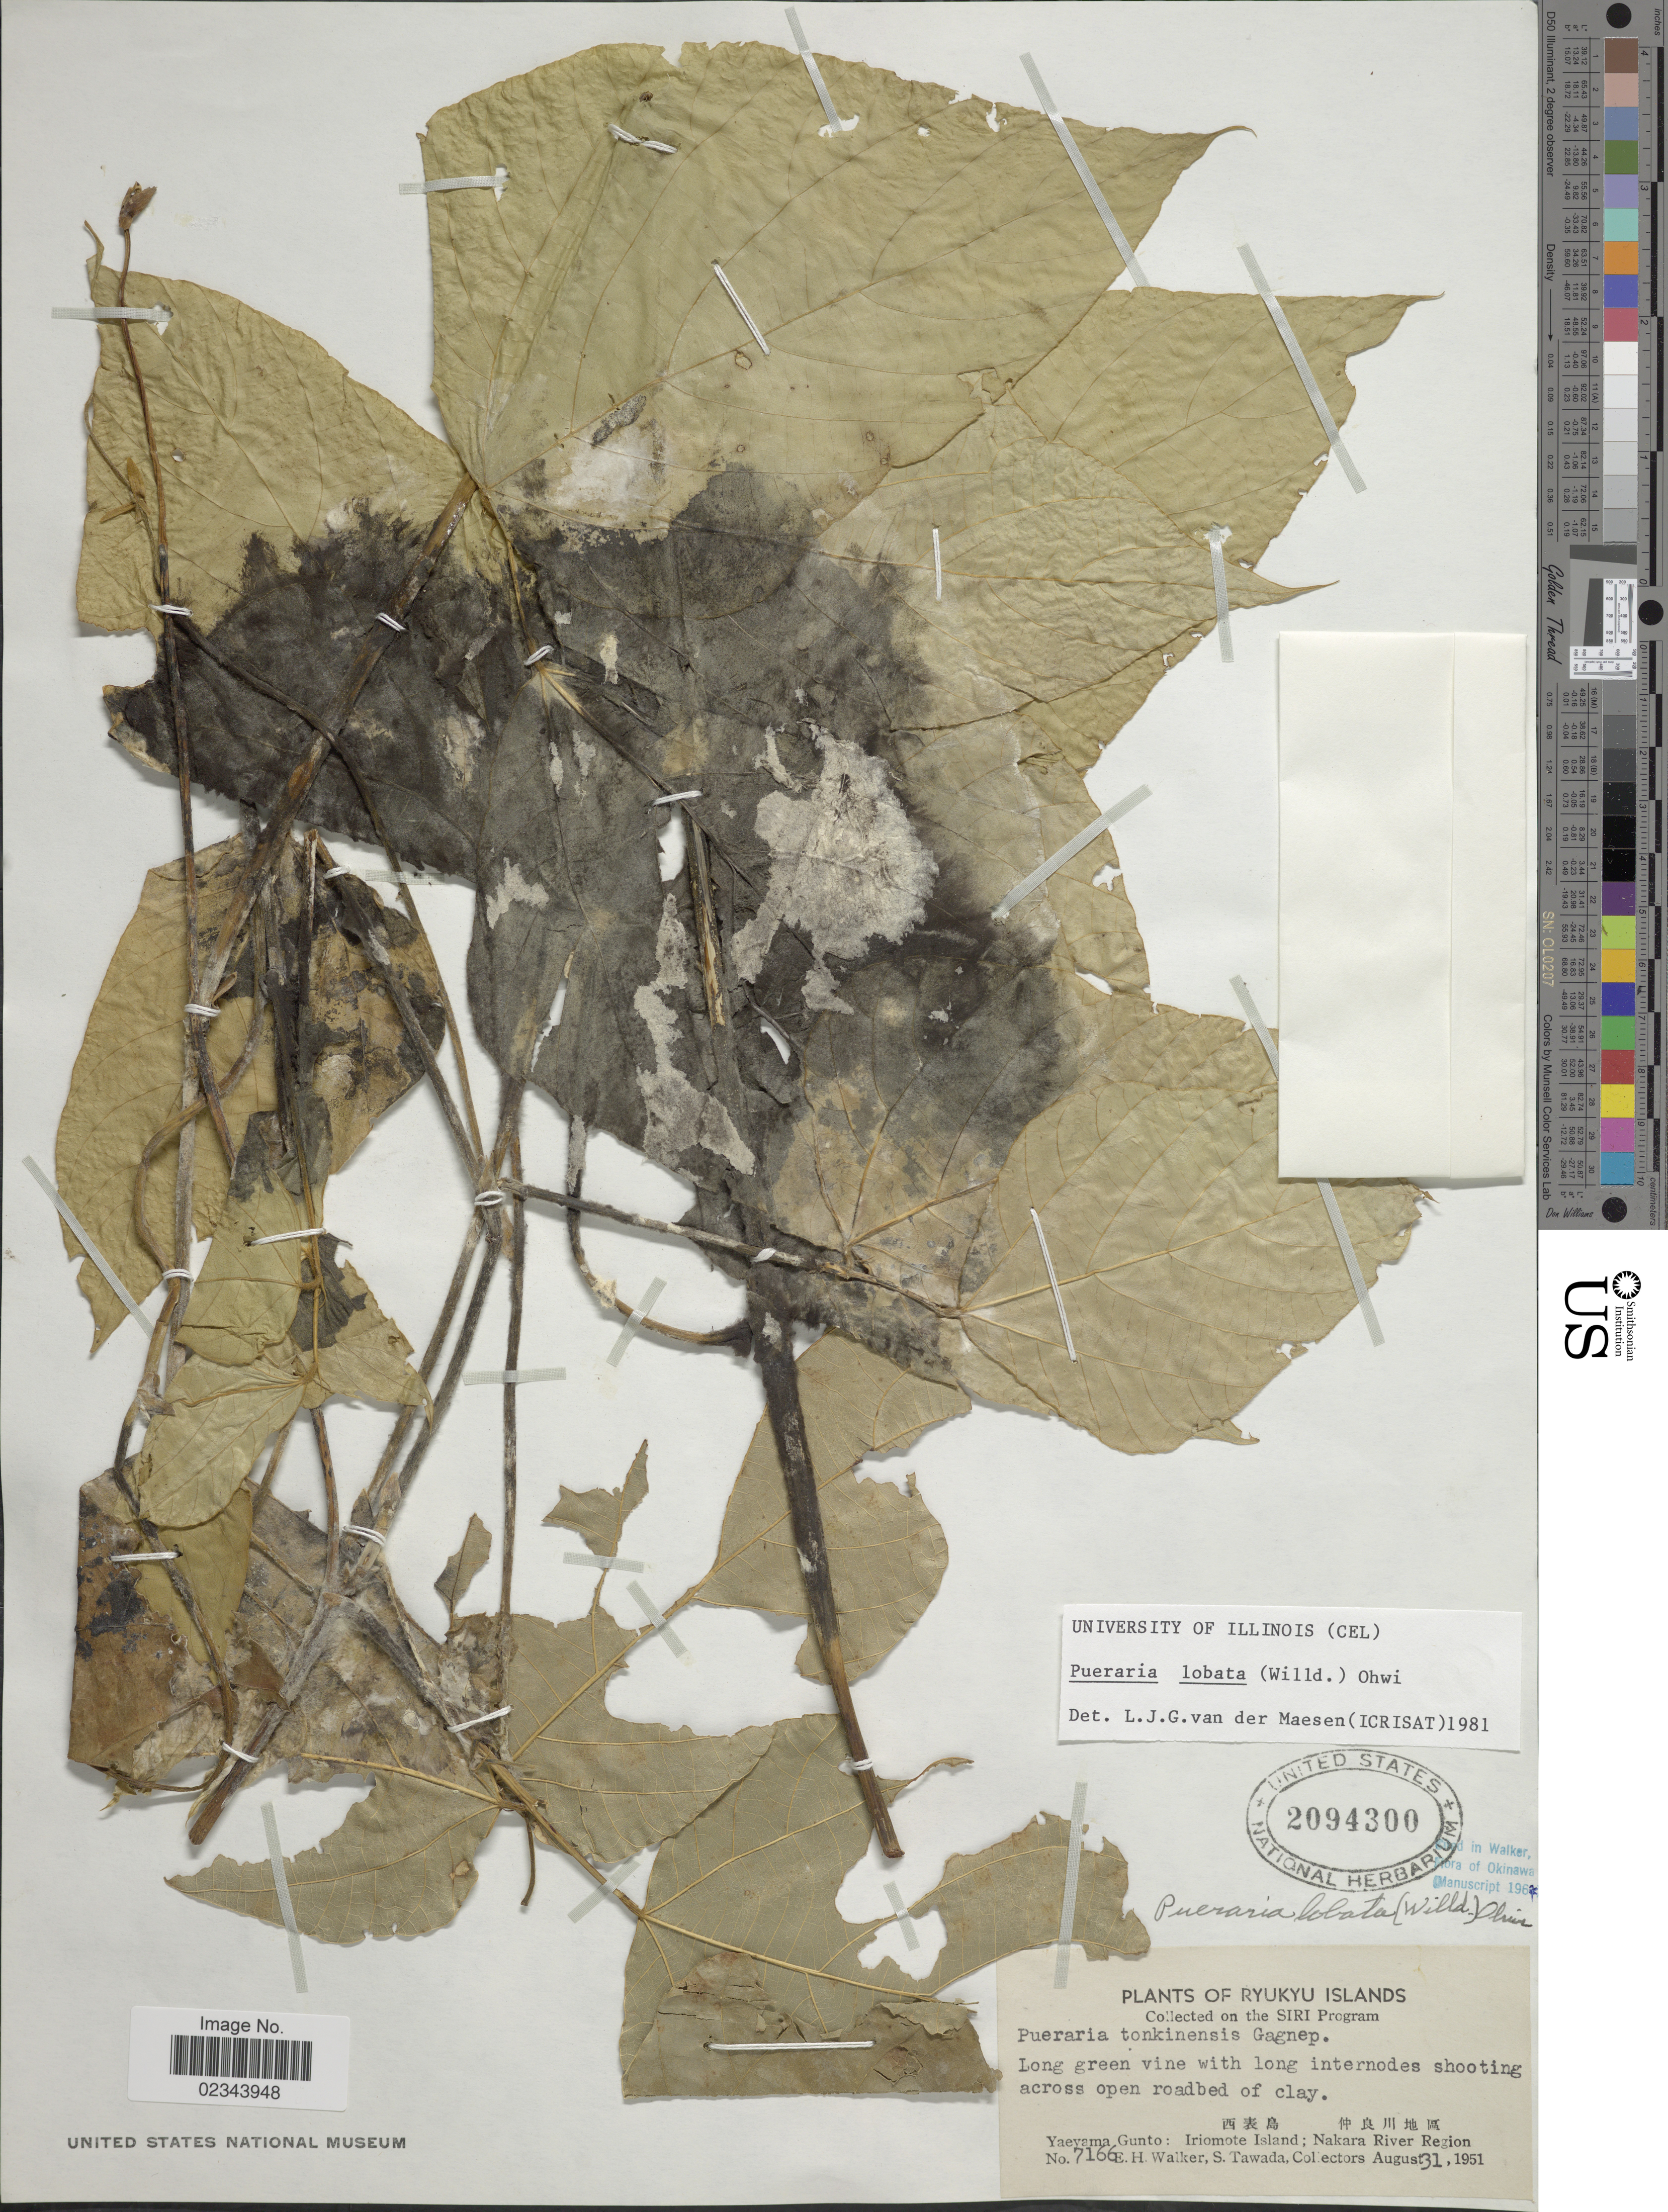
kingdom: Plantae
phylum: Tracheophyta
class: Magnoliopsida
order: Fabales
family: Fabaceae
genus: Pueraria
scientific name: Pueraria lobata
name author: (Willd.) Ohwi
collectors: E. H. Walker & S. Tawada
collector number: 7166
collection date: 1951-08-31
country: Japan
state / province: Okinawa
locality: Ryukyu Islands. Yaeyama Gunto: Iriomote Island: Nakara River Region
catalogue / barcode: US 2094300